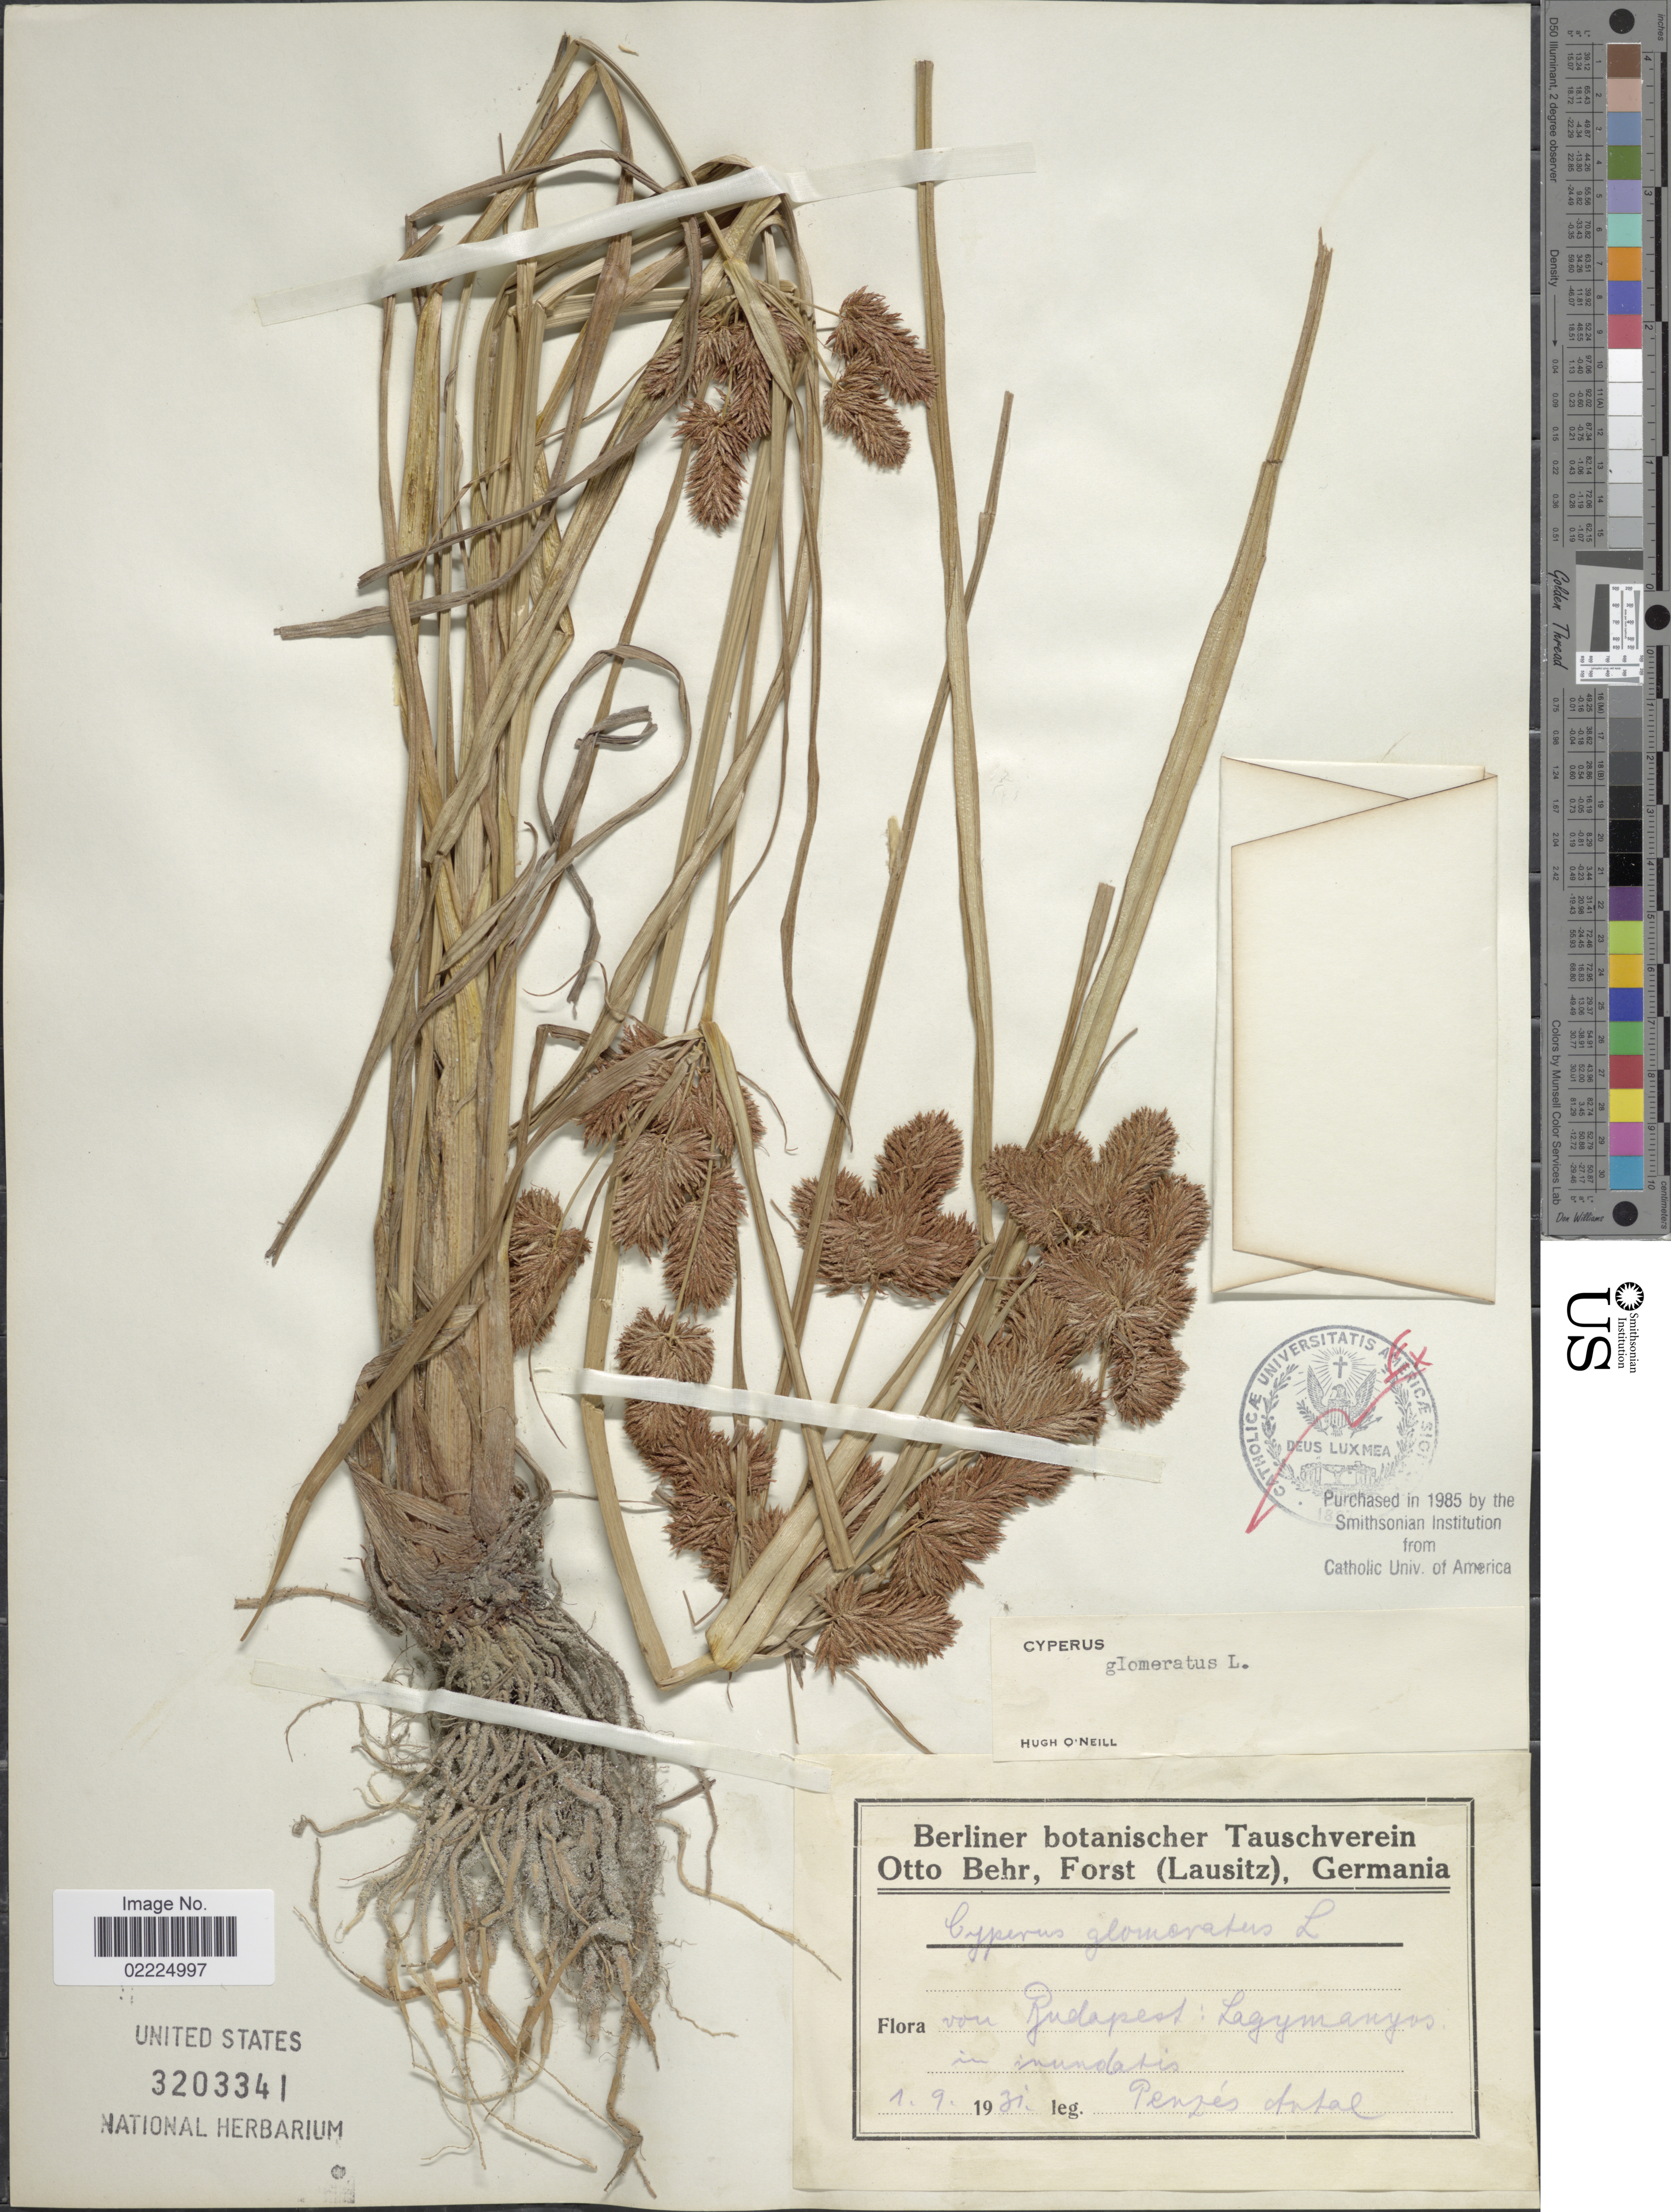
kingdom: Plantae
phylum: Tracheophyta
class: Liliopsida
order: Poales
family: Cyperaceae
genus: Cyperus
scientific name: Cyperus glomeratus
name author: L.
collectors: A. Pénzes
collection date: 1931-09-01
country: Hungary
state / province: Budapest, Capital District of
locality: Von Budapest Legymanyos in inundatis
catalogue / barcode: US 3203341